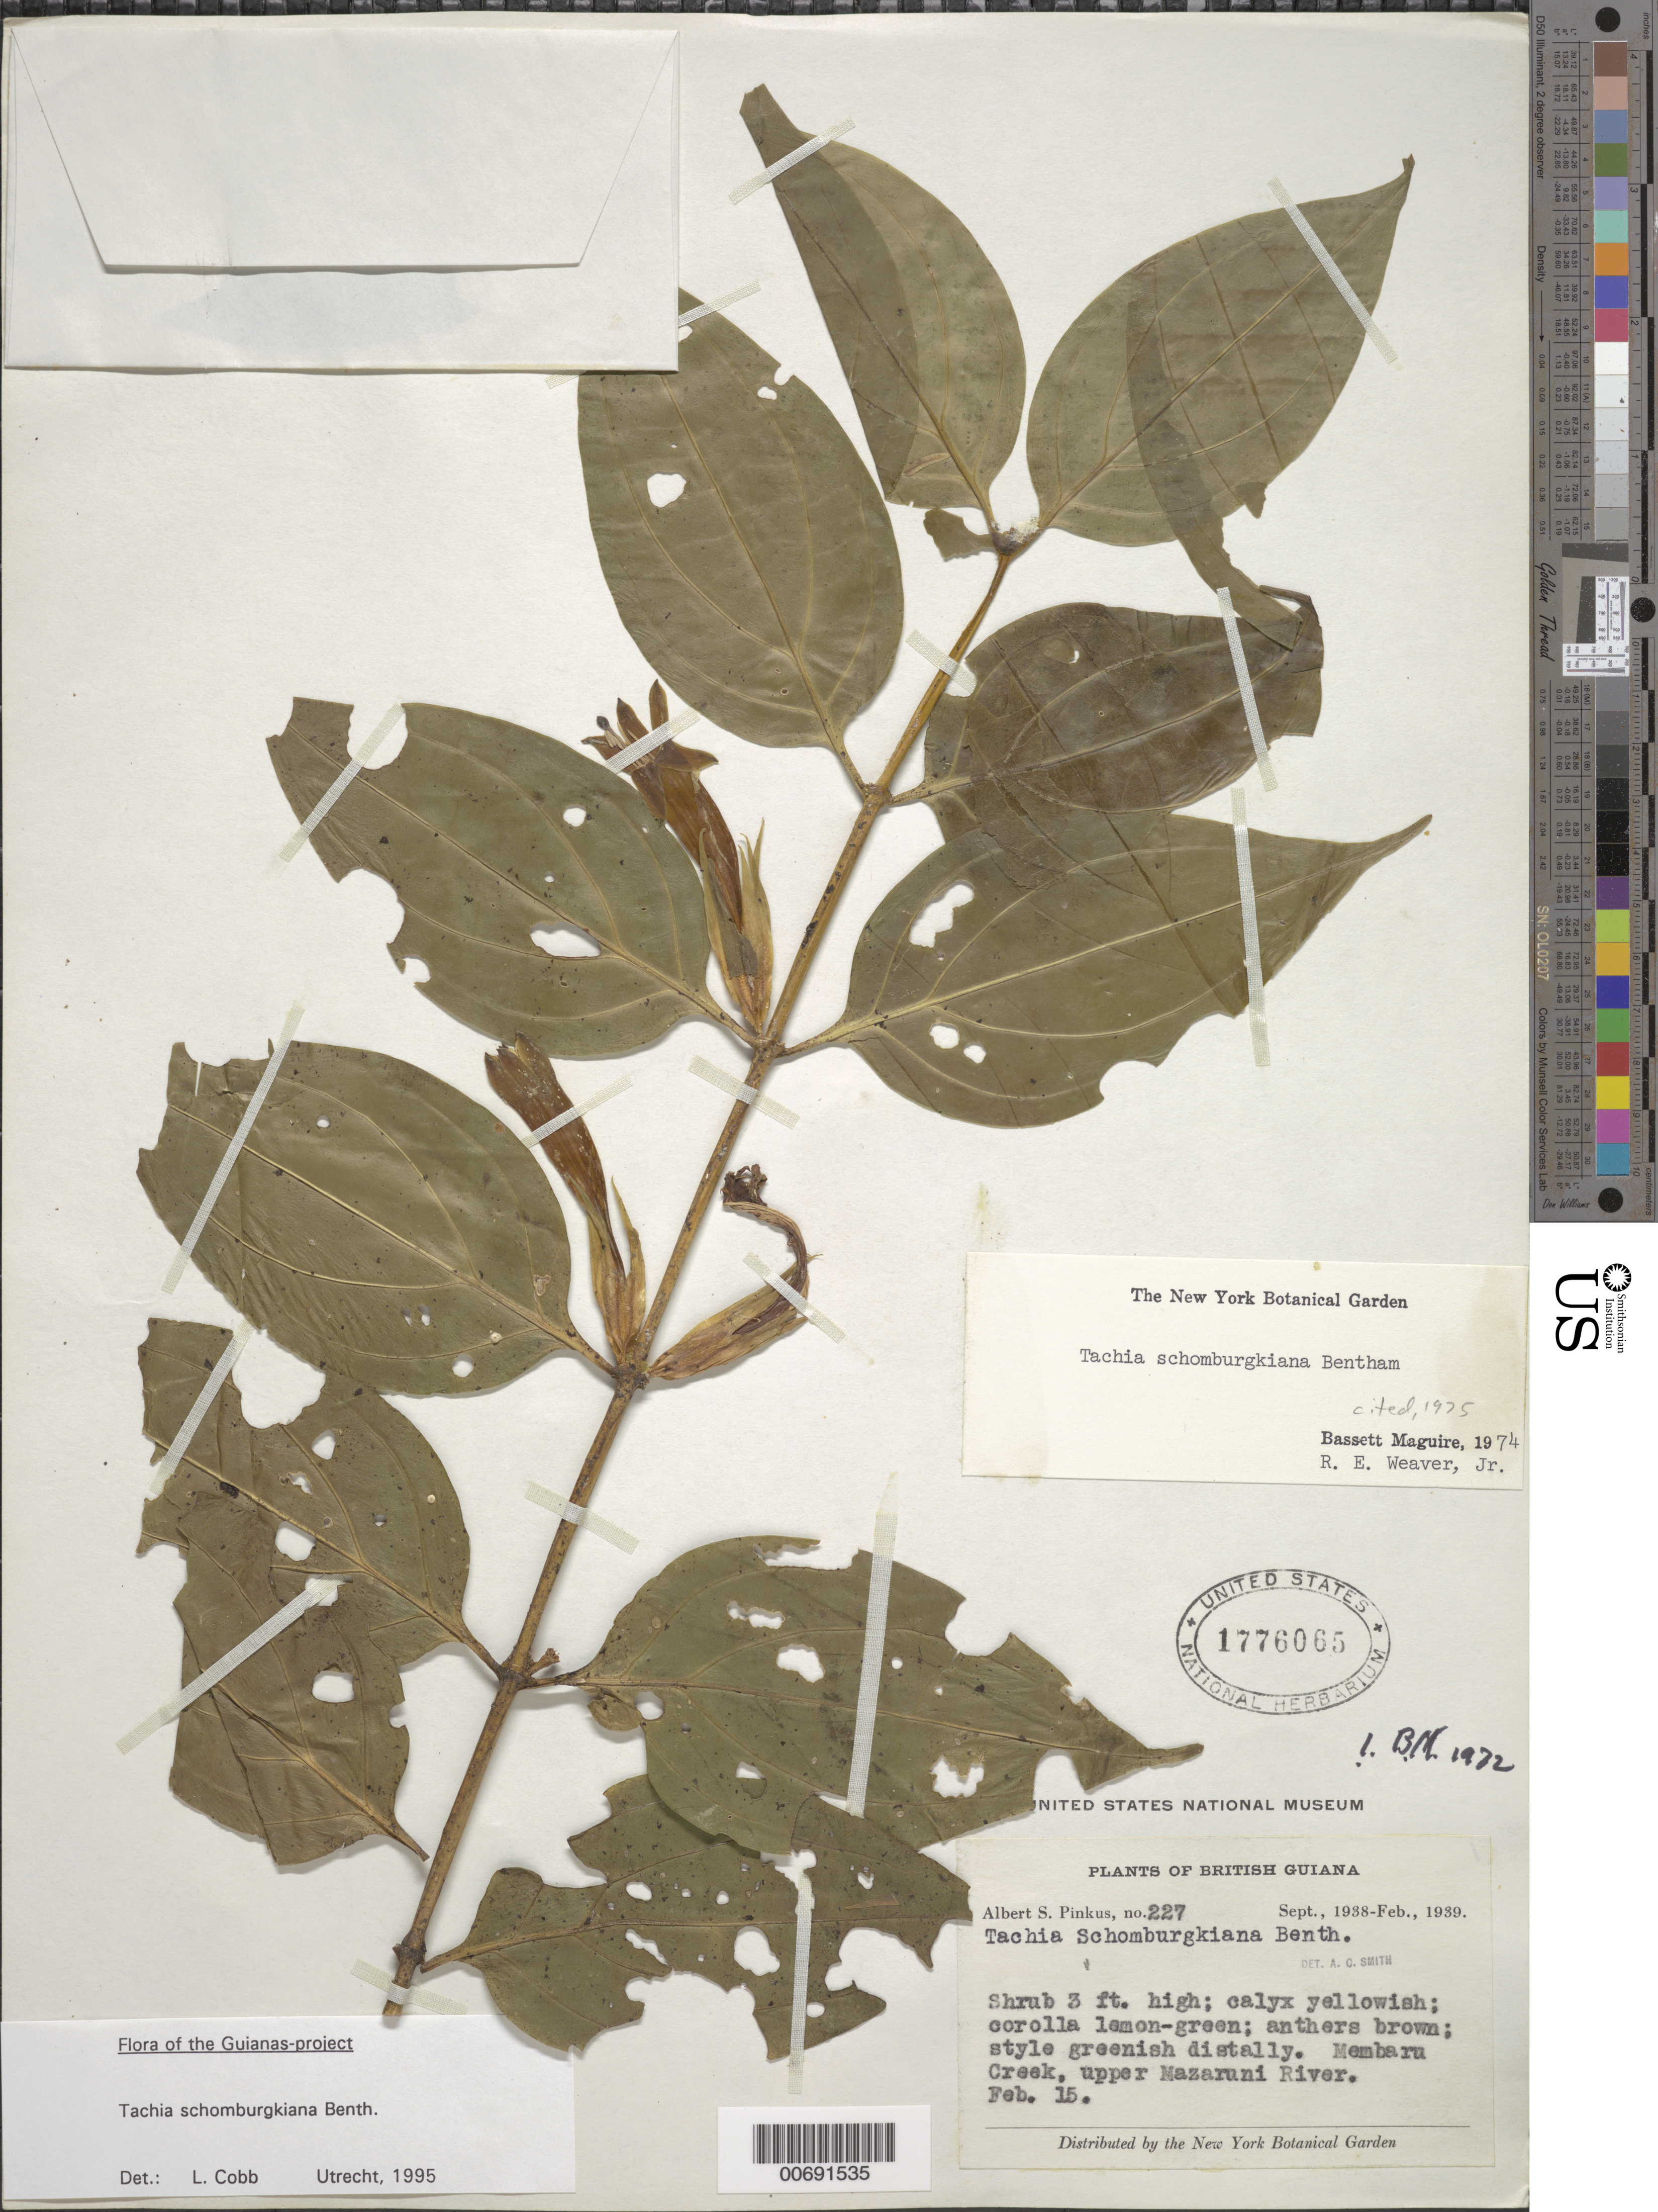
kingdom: Plantae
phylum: Tracheophyta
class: Magnoliopsida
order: Gentianales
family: Gentianaceae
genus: Tachia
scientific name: Tachia schomburgkiana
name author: Benth.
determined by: Cobb, L.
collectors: A. Pinkus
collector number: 227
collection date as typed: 15-Feb-39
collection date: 1939-02-15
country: Guyana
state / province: Cuyuni-Mazaruni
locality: Membaru Creek, upper Mazaruni R.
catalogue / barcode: US 1776065